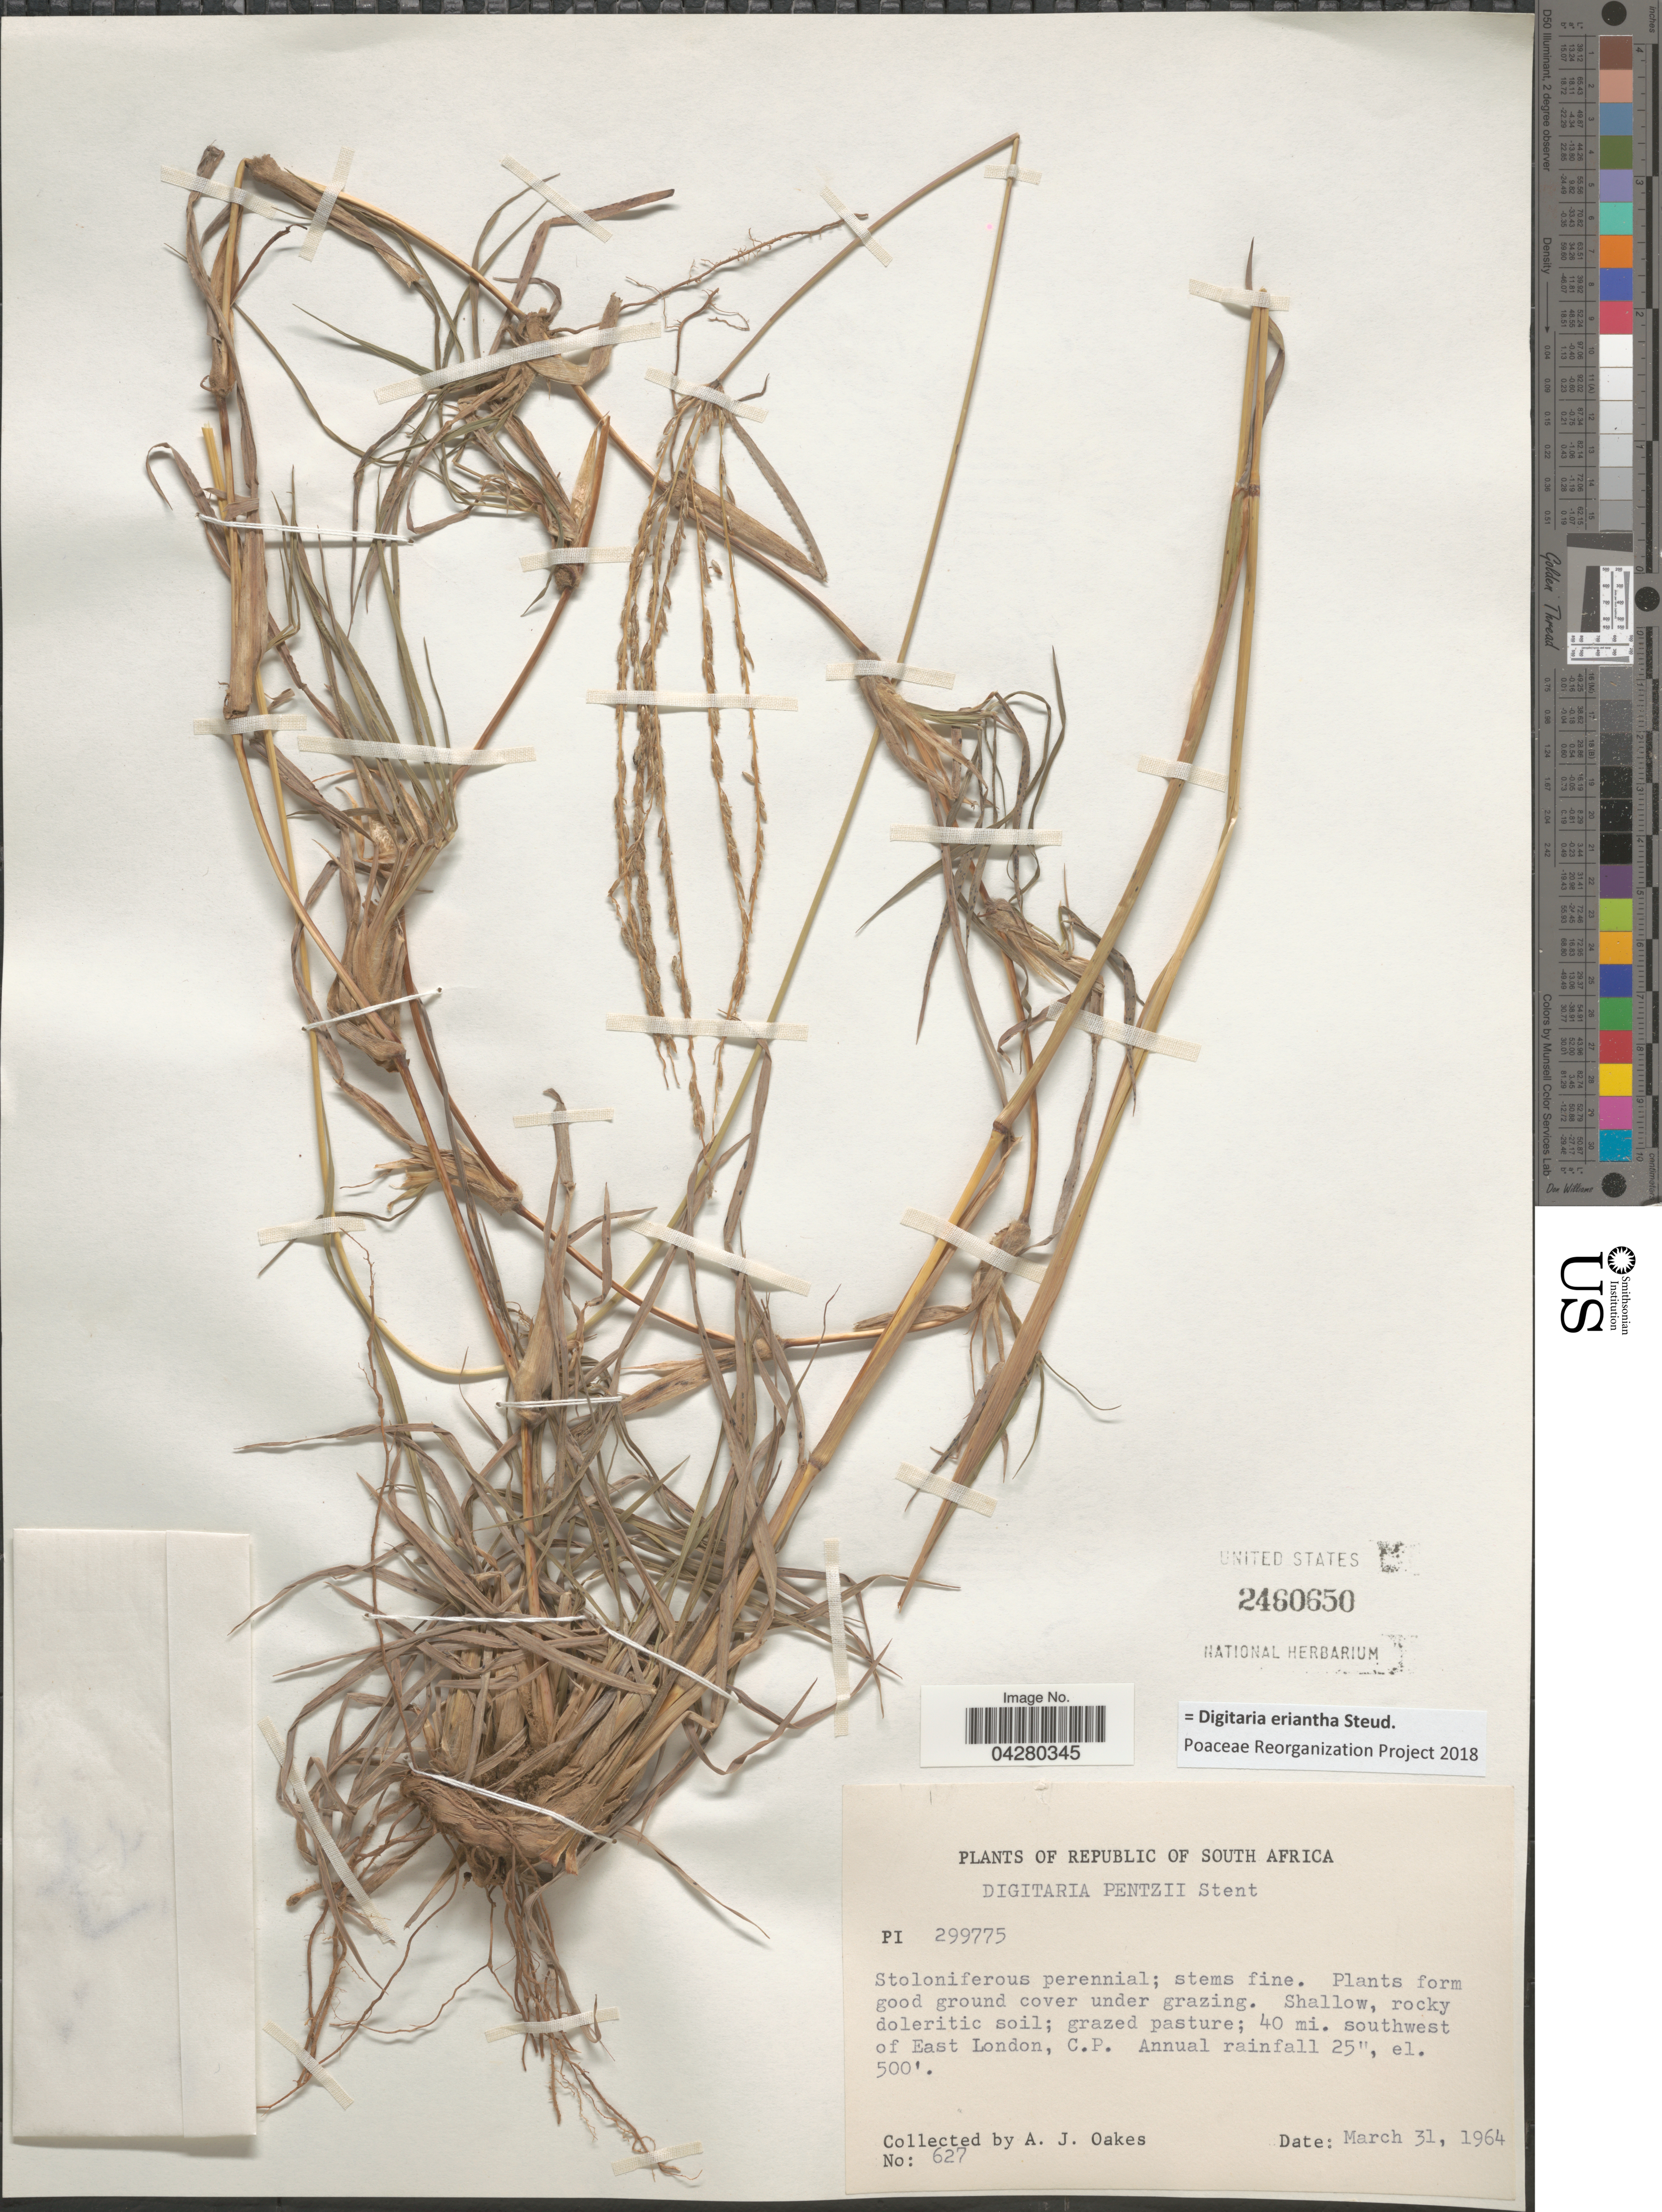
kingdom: Plantae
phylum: Tracheophyta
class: Liliopsida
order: Poales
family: Poaceae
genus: Digitaria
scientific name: Digitaria eriantha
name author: Steud.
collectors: A. Oakes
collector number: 627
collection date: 1964-03-31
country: South Africa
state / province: Eastern Cape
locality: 40 mi. southwest of East London.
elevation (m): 152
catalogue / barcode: US 2460650